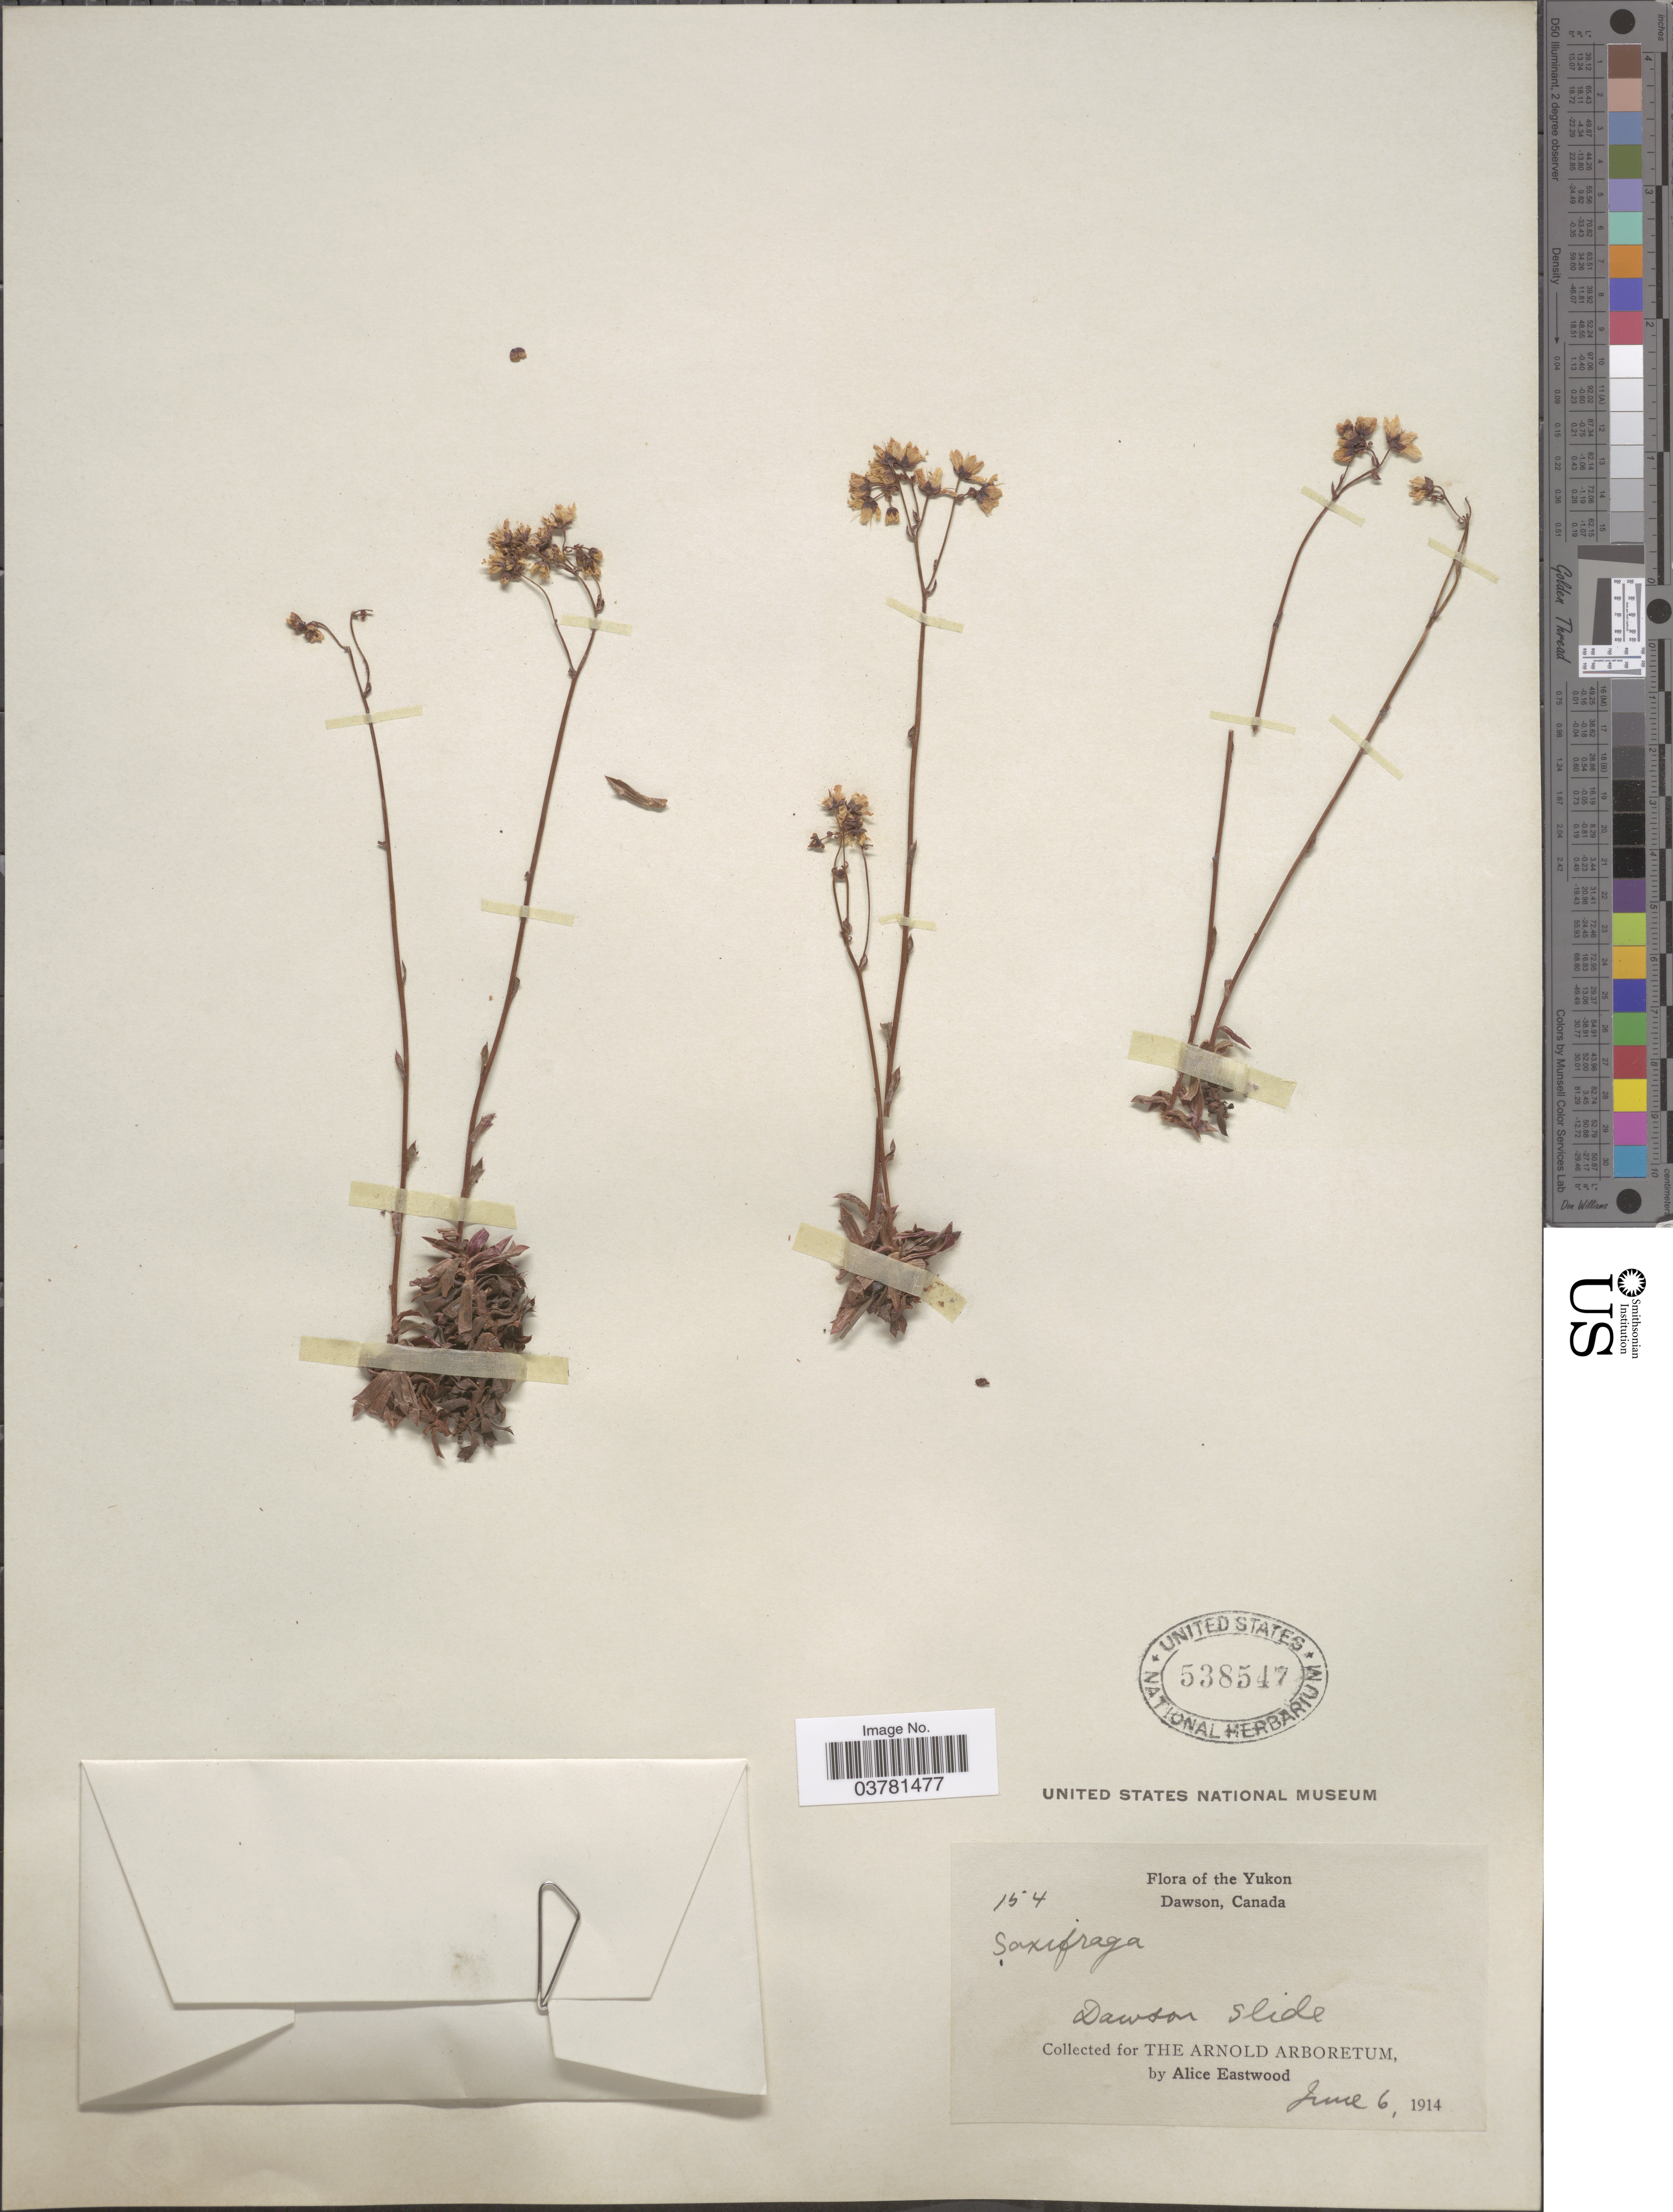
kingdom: Plantae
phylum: Tracheophyta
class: Magnoliopsida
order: Saxifragales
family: Saxifragaceae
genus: Saxifraga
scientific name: Saxifraga tricuspidata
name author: Rottb.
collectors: A. Eastwood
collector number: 154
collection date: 1914-06-06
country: Canada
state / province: Yukon Territory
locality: The Yukon. Dawson. Dawson slide.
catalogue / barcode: US 538547